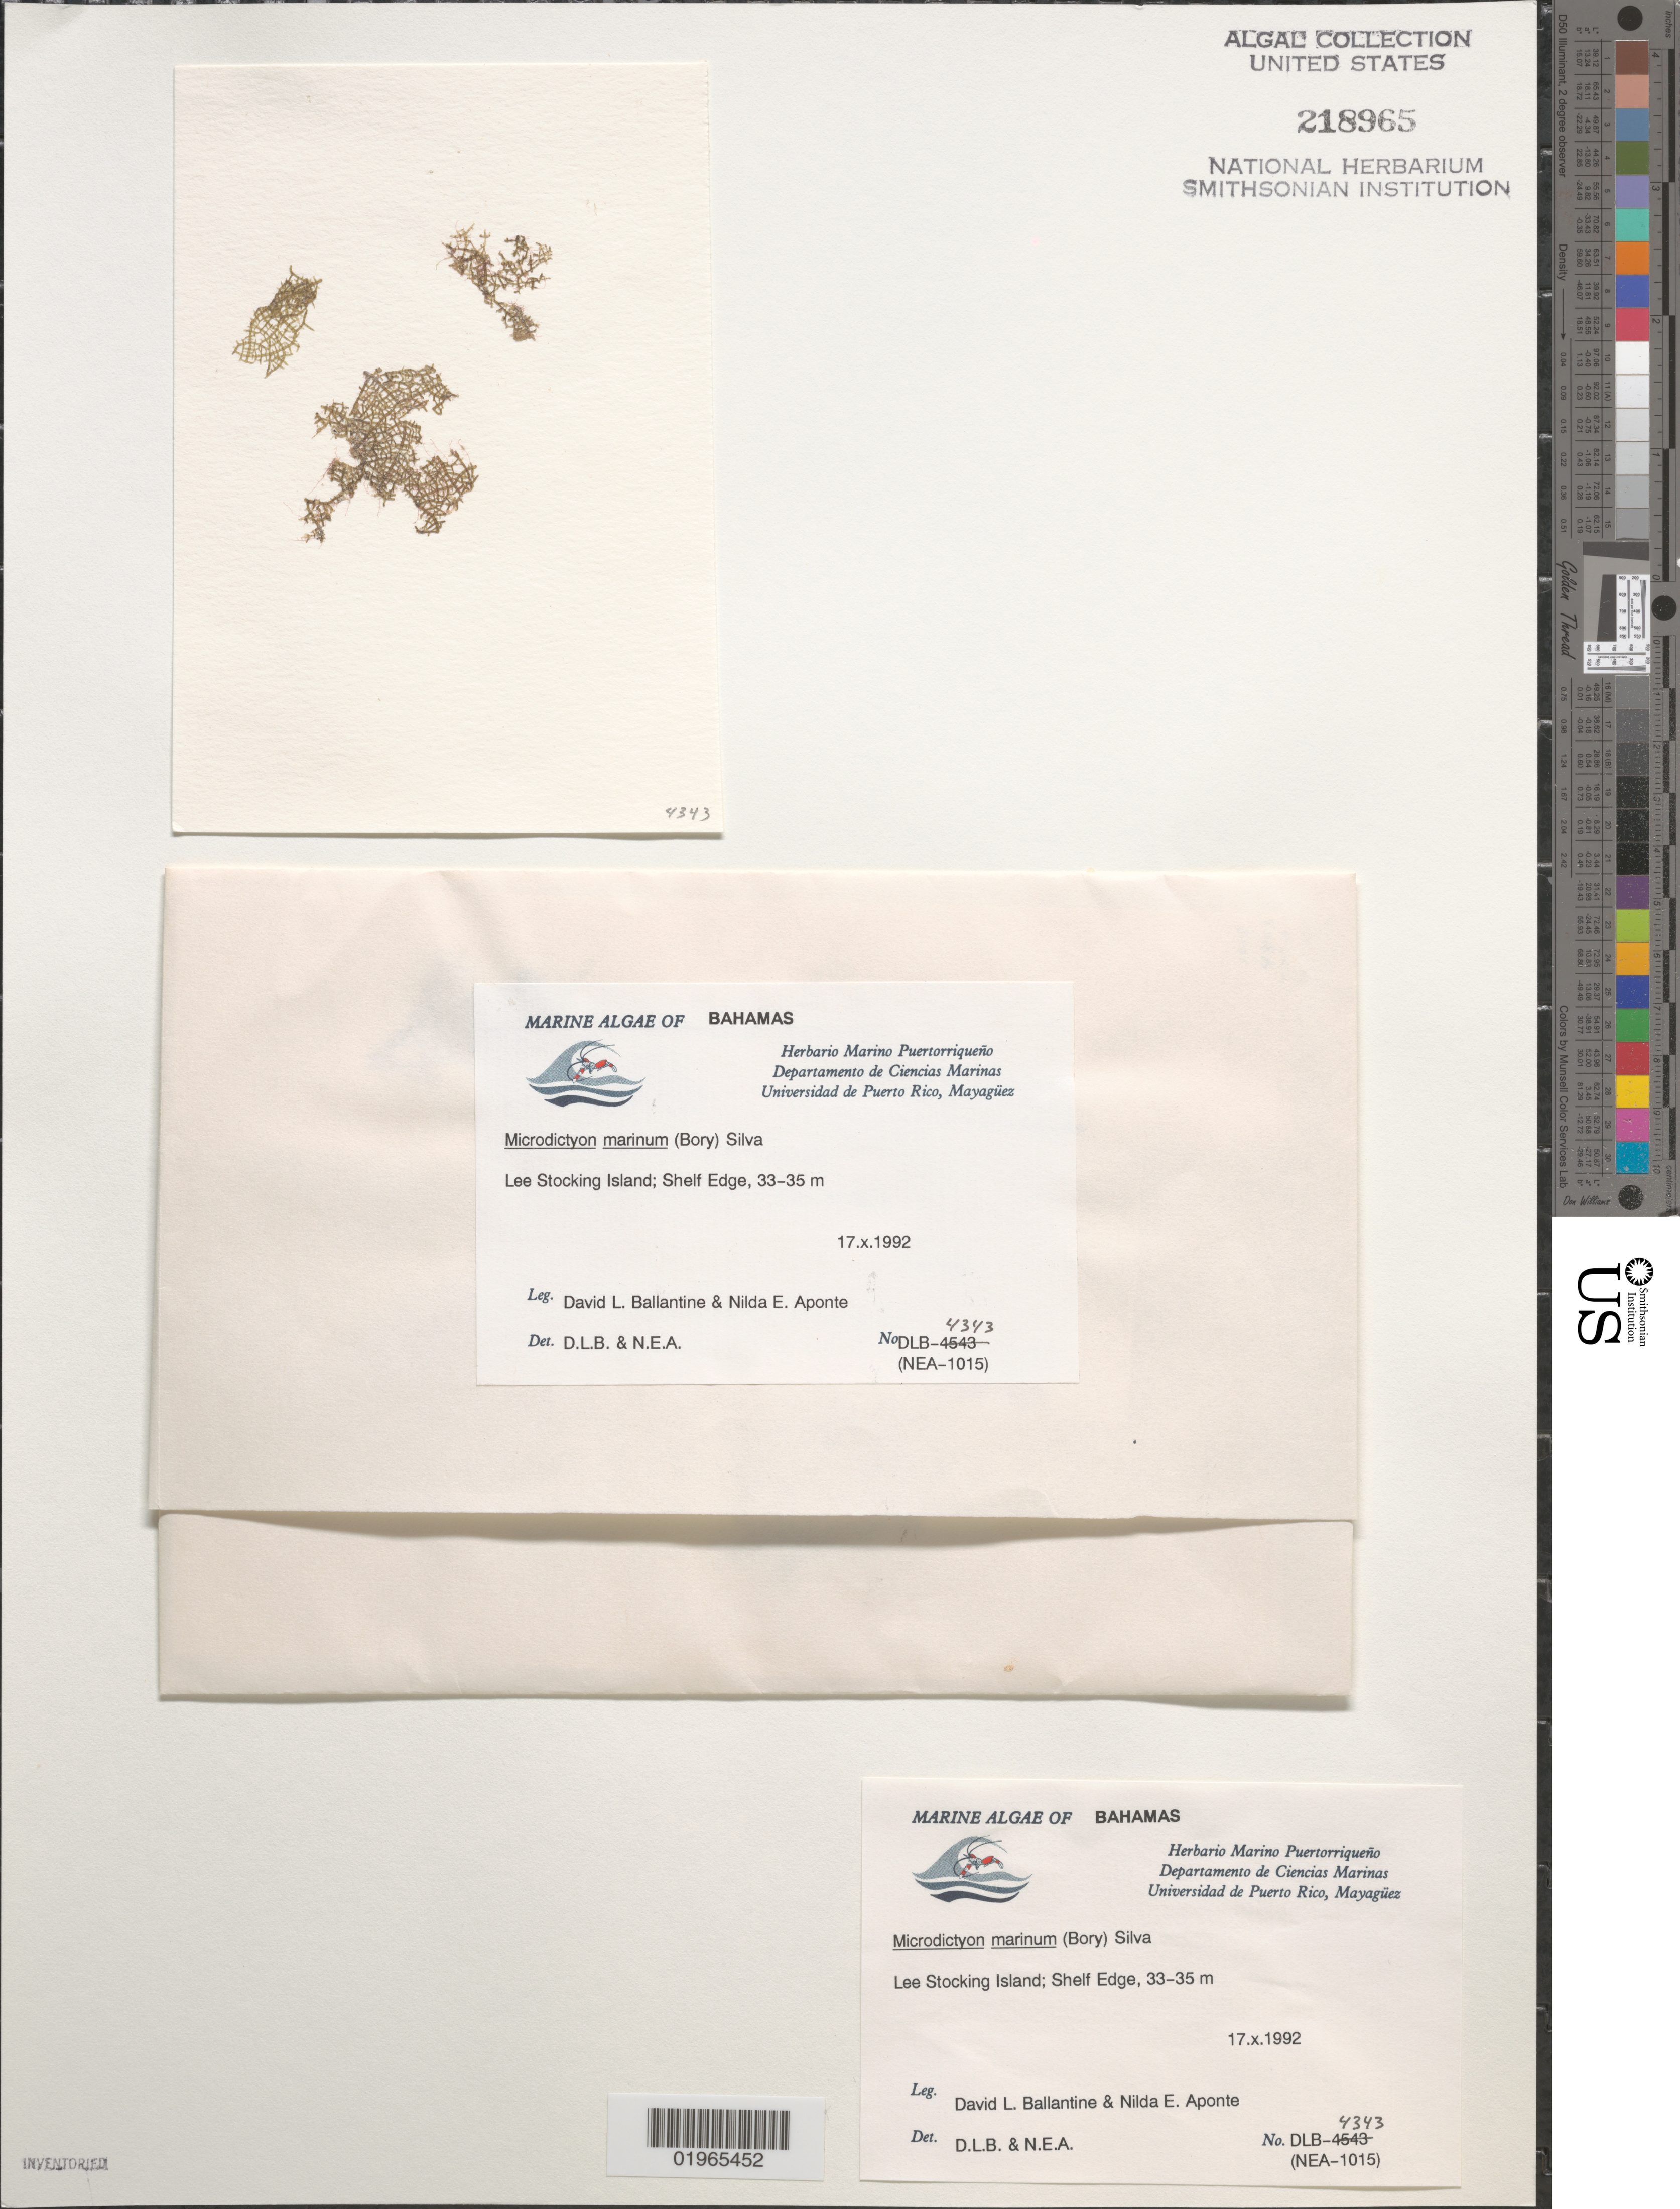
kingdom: Plantae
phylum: Chlorophyta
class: Ulvophyceae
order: Cladophorales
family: Anadyomenaceae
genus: Microdictyon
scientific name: Microdictyon marinum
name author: (Bory) P.C. Silva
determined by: Ballantine, D. L.; Aponte, N. E.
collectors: D.L. Ballantine & N. E. Aponte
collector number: DLB 4343, NEA 1015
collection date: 1992-10-17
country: Bahamas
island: Lee Stocking Island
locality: Shelf Edge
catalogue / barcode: US 218965